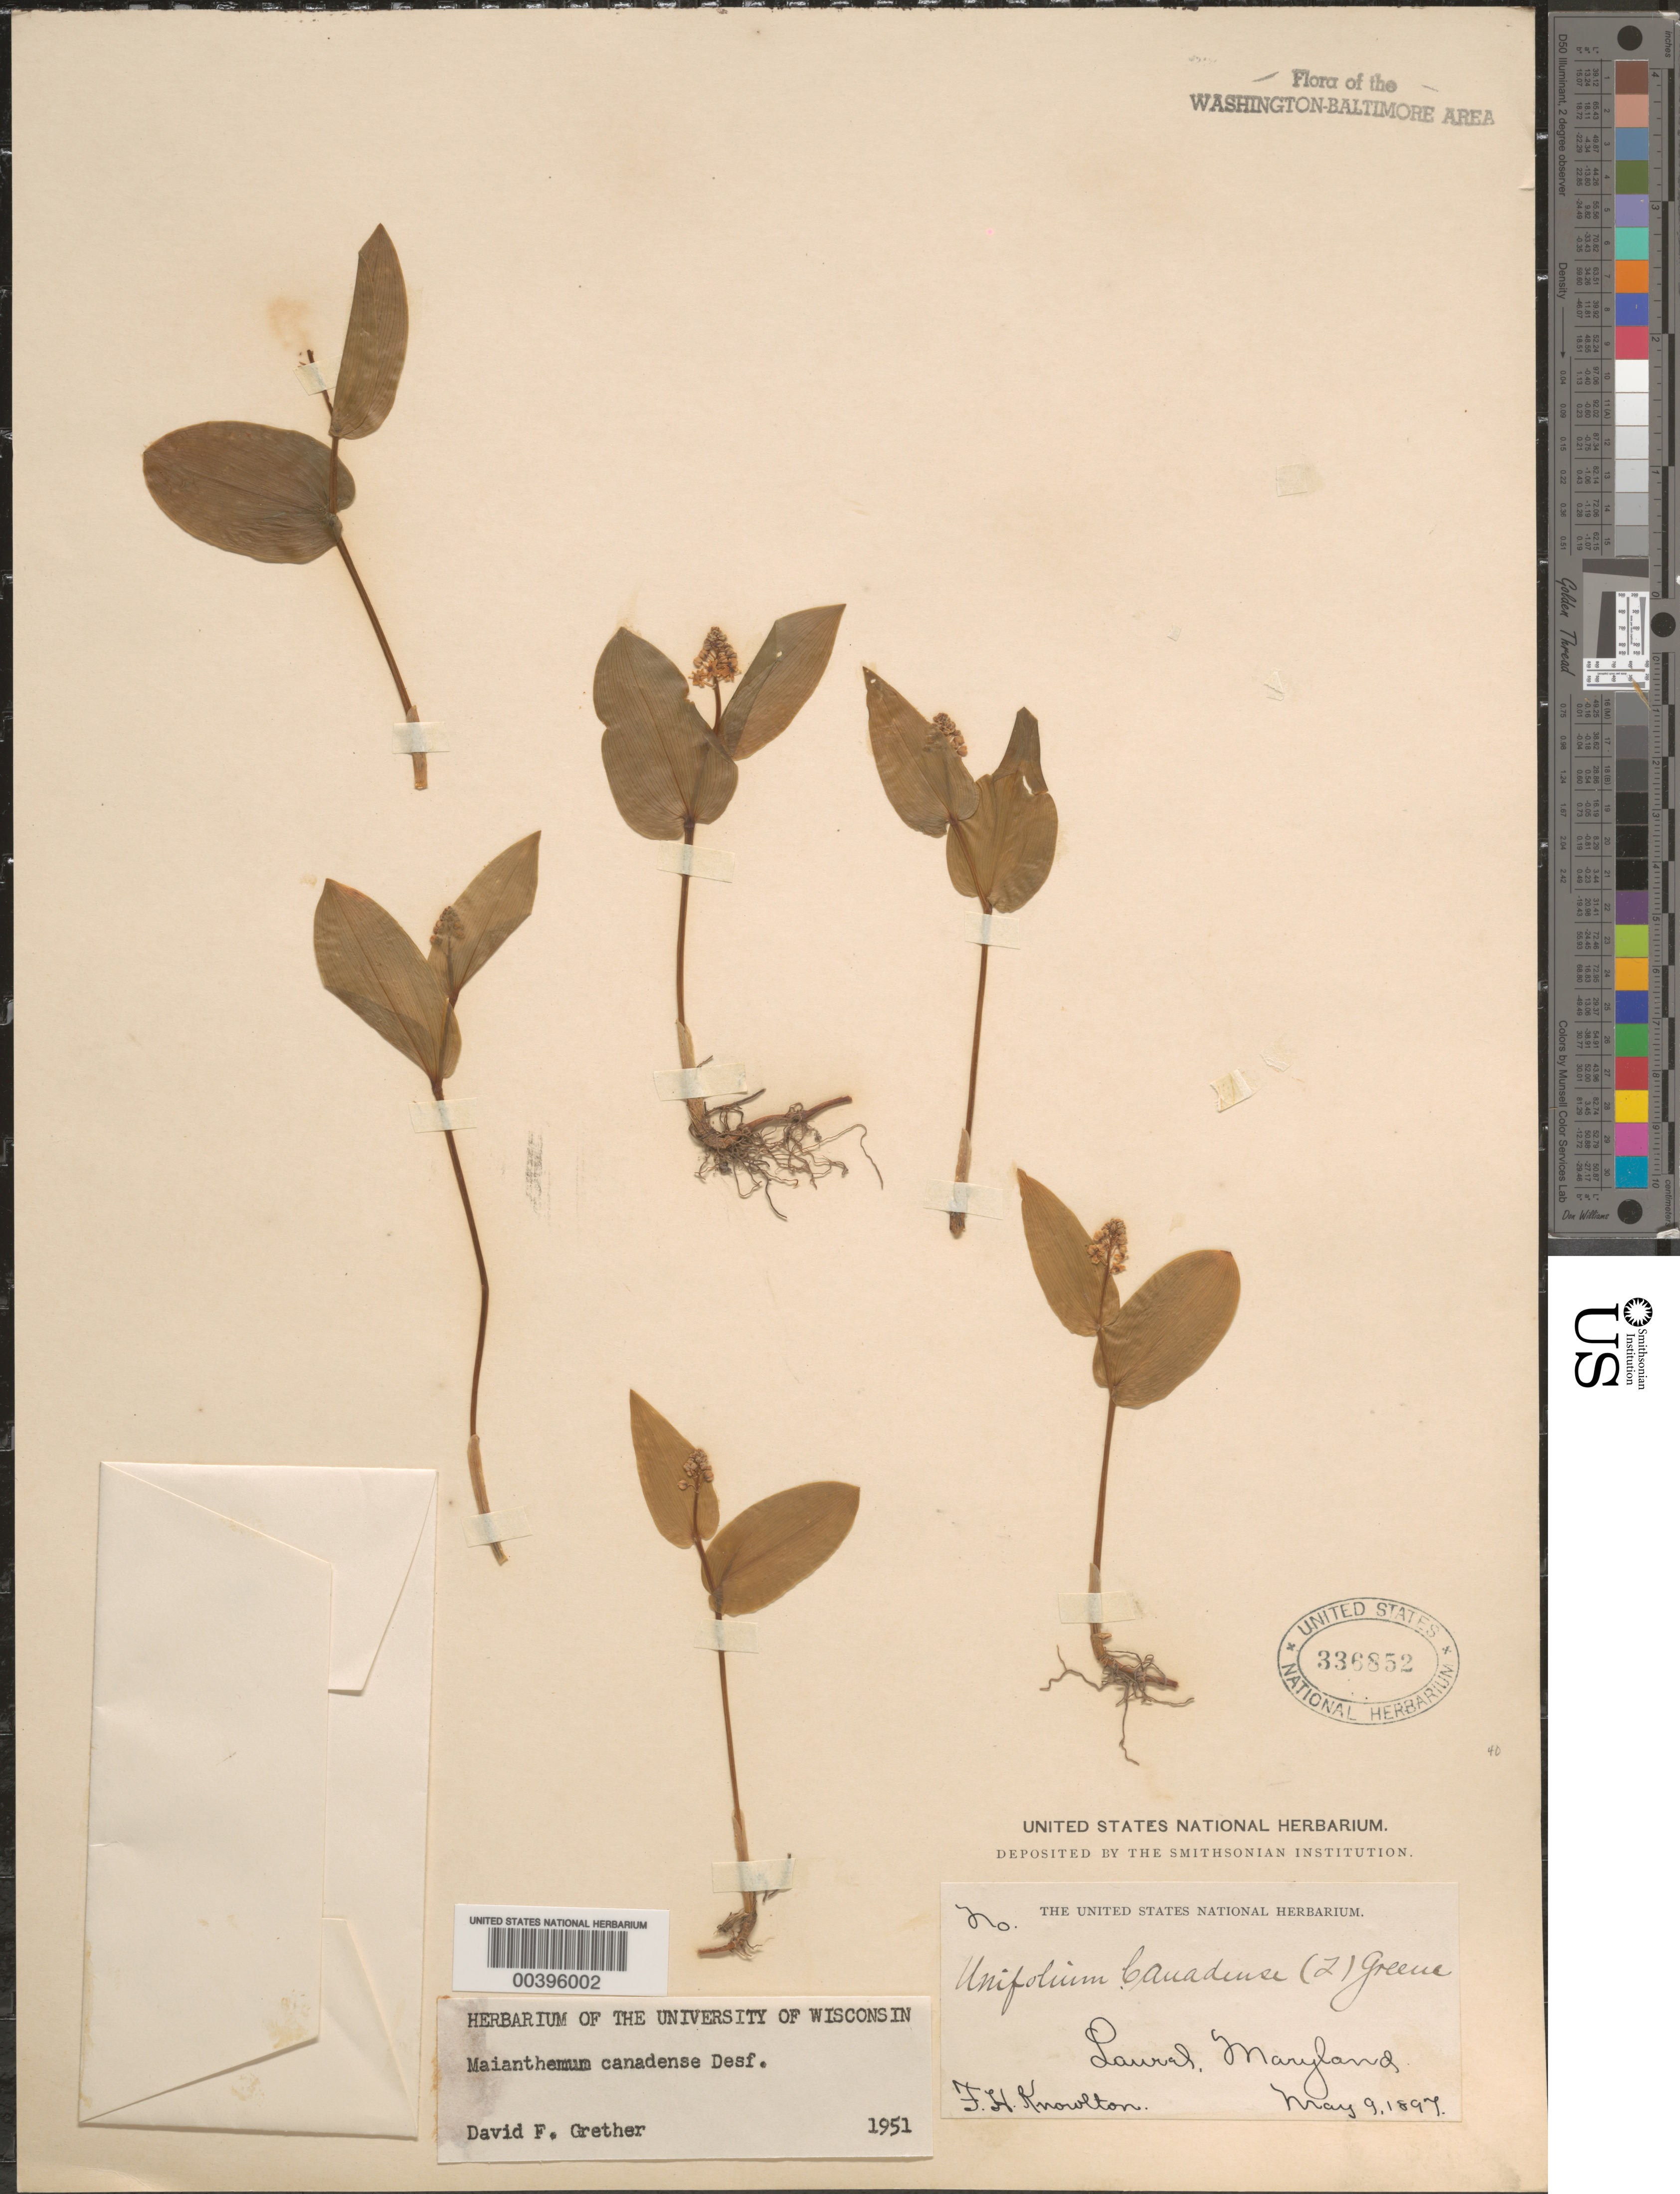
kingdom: Plantae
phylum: Tracheophyta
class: Liliopsida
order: Asparagales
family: Asparagaceae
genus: Maianthemum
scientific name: Maianthemum canadense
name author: Desf.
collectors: F. H. Knowlton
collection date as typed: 09 May 1897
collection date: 1897-05-09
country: United States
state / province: Maryland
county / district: Prince George's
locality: Laurel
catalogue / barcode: US 336852